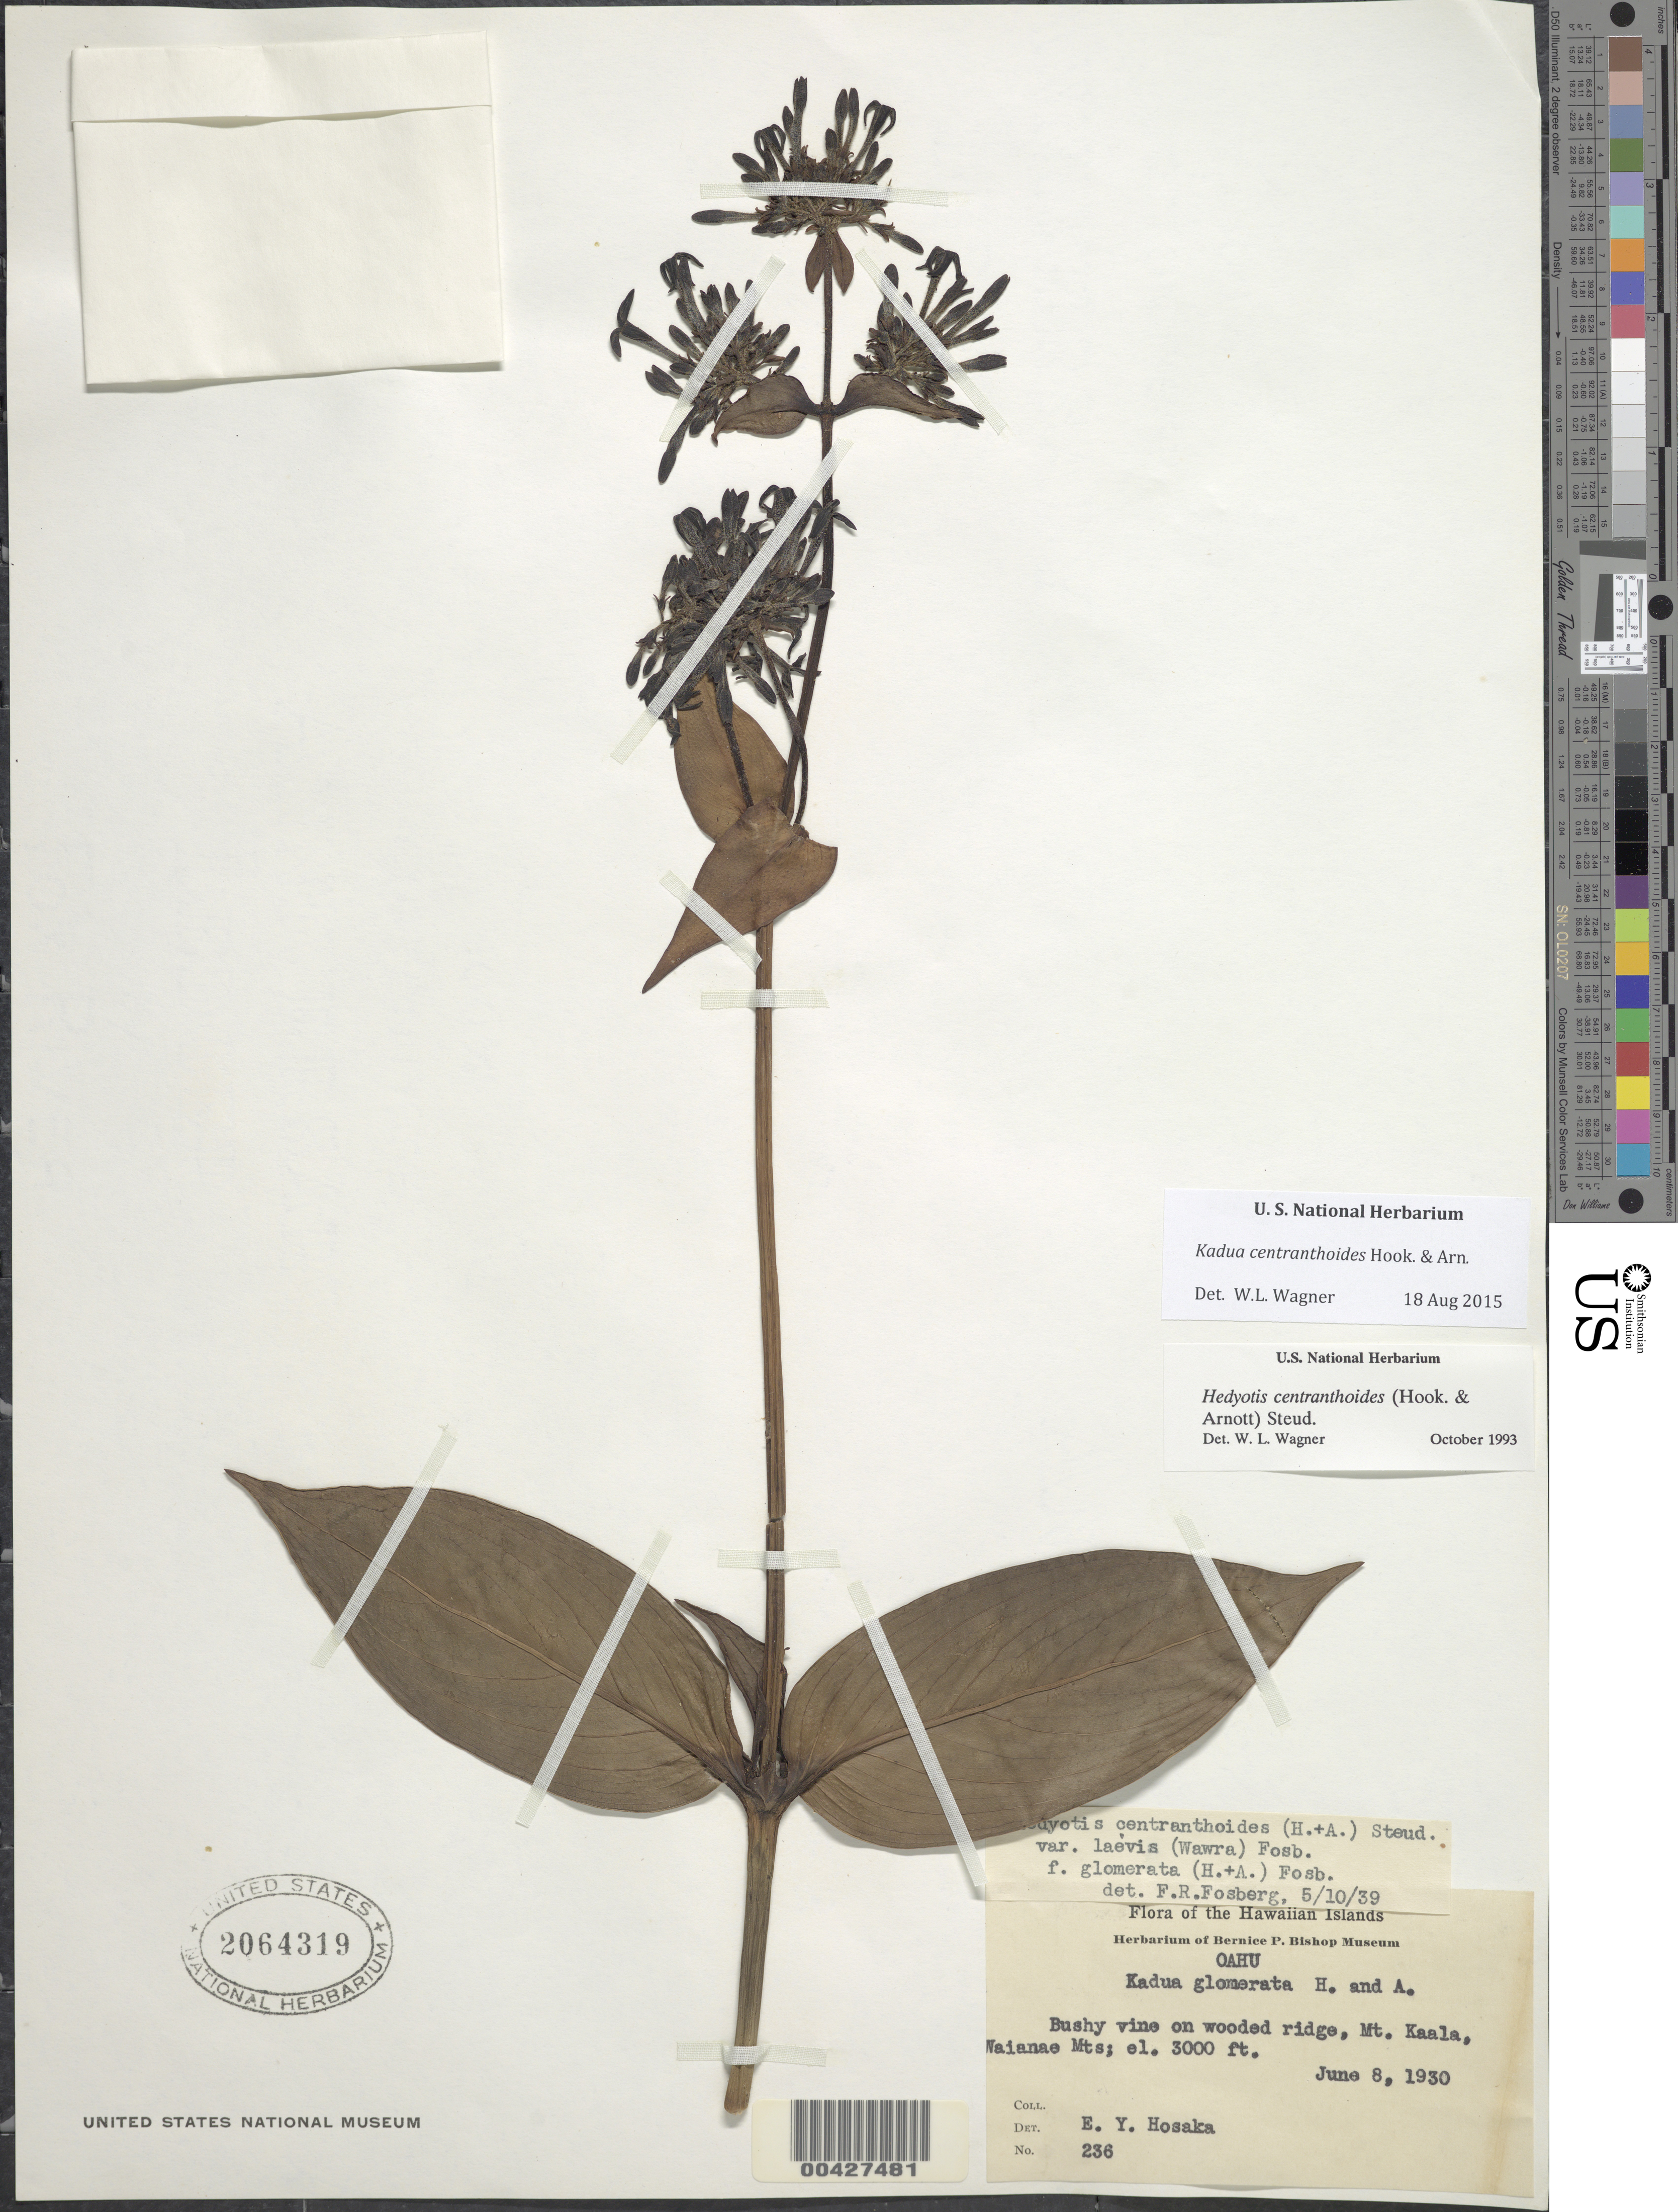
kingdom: Plantae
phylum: Tracheophyta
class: Magnoliopsida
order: Gentianales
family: Rubiaceae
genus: Kadua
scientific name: Kadua centranthoides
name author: Hook. & Arn.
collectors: E. Y. Hosaka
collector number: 236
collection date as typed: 8 Jun 1930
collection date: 1930-06-08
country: United States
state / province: Hawaii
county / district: Honolulu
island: Oahu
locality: Mt. Kaala, Waianae Mts.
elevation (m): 914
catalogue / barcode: US 2064319